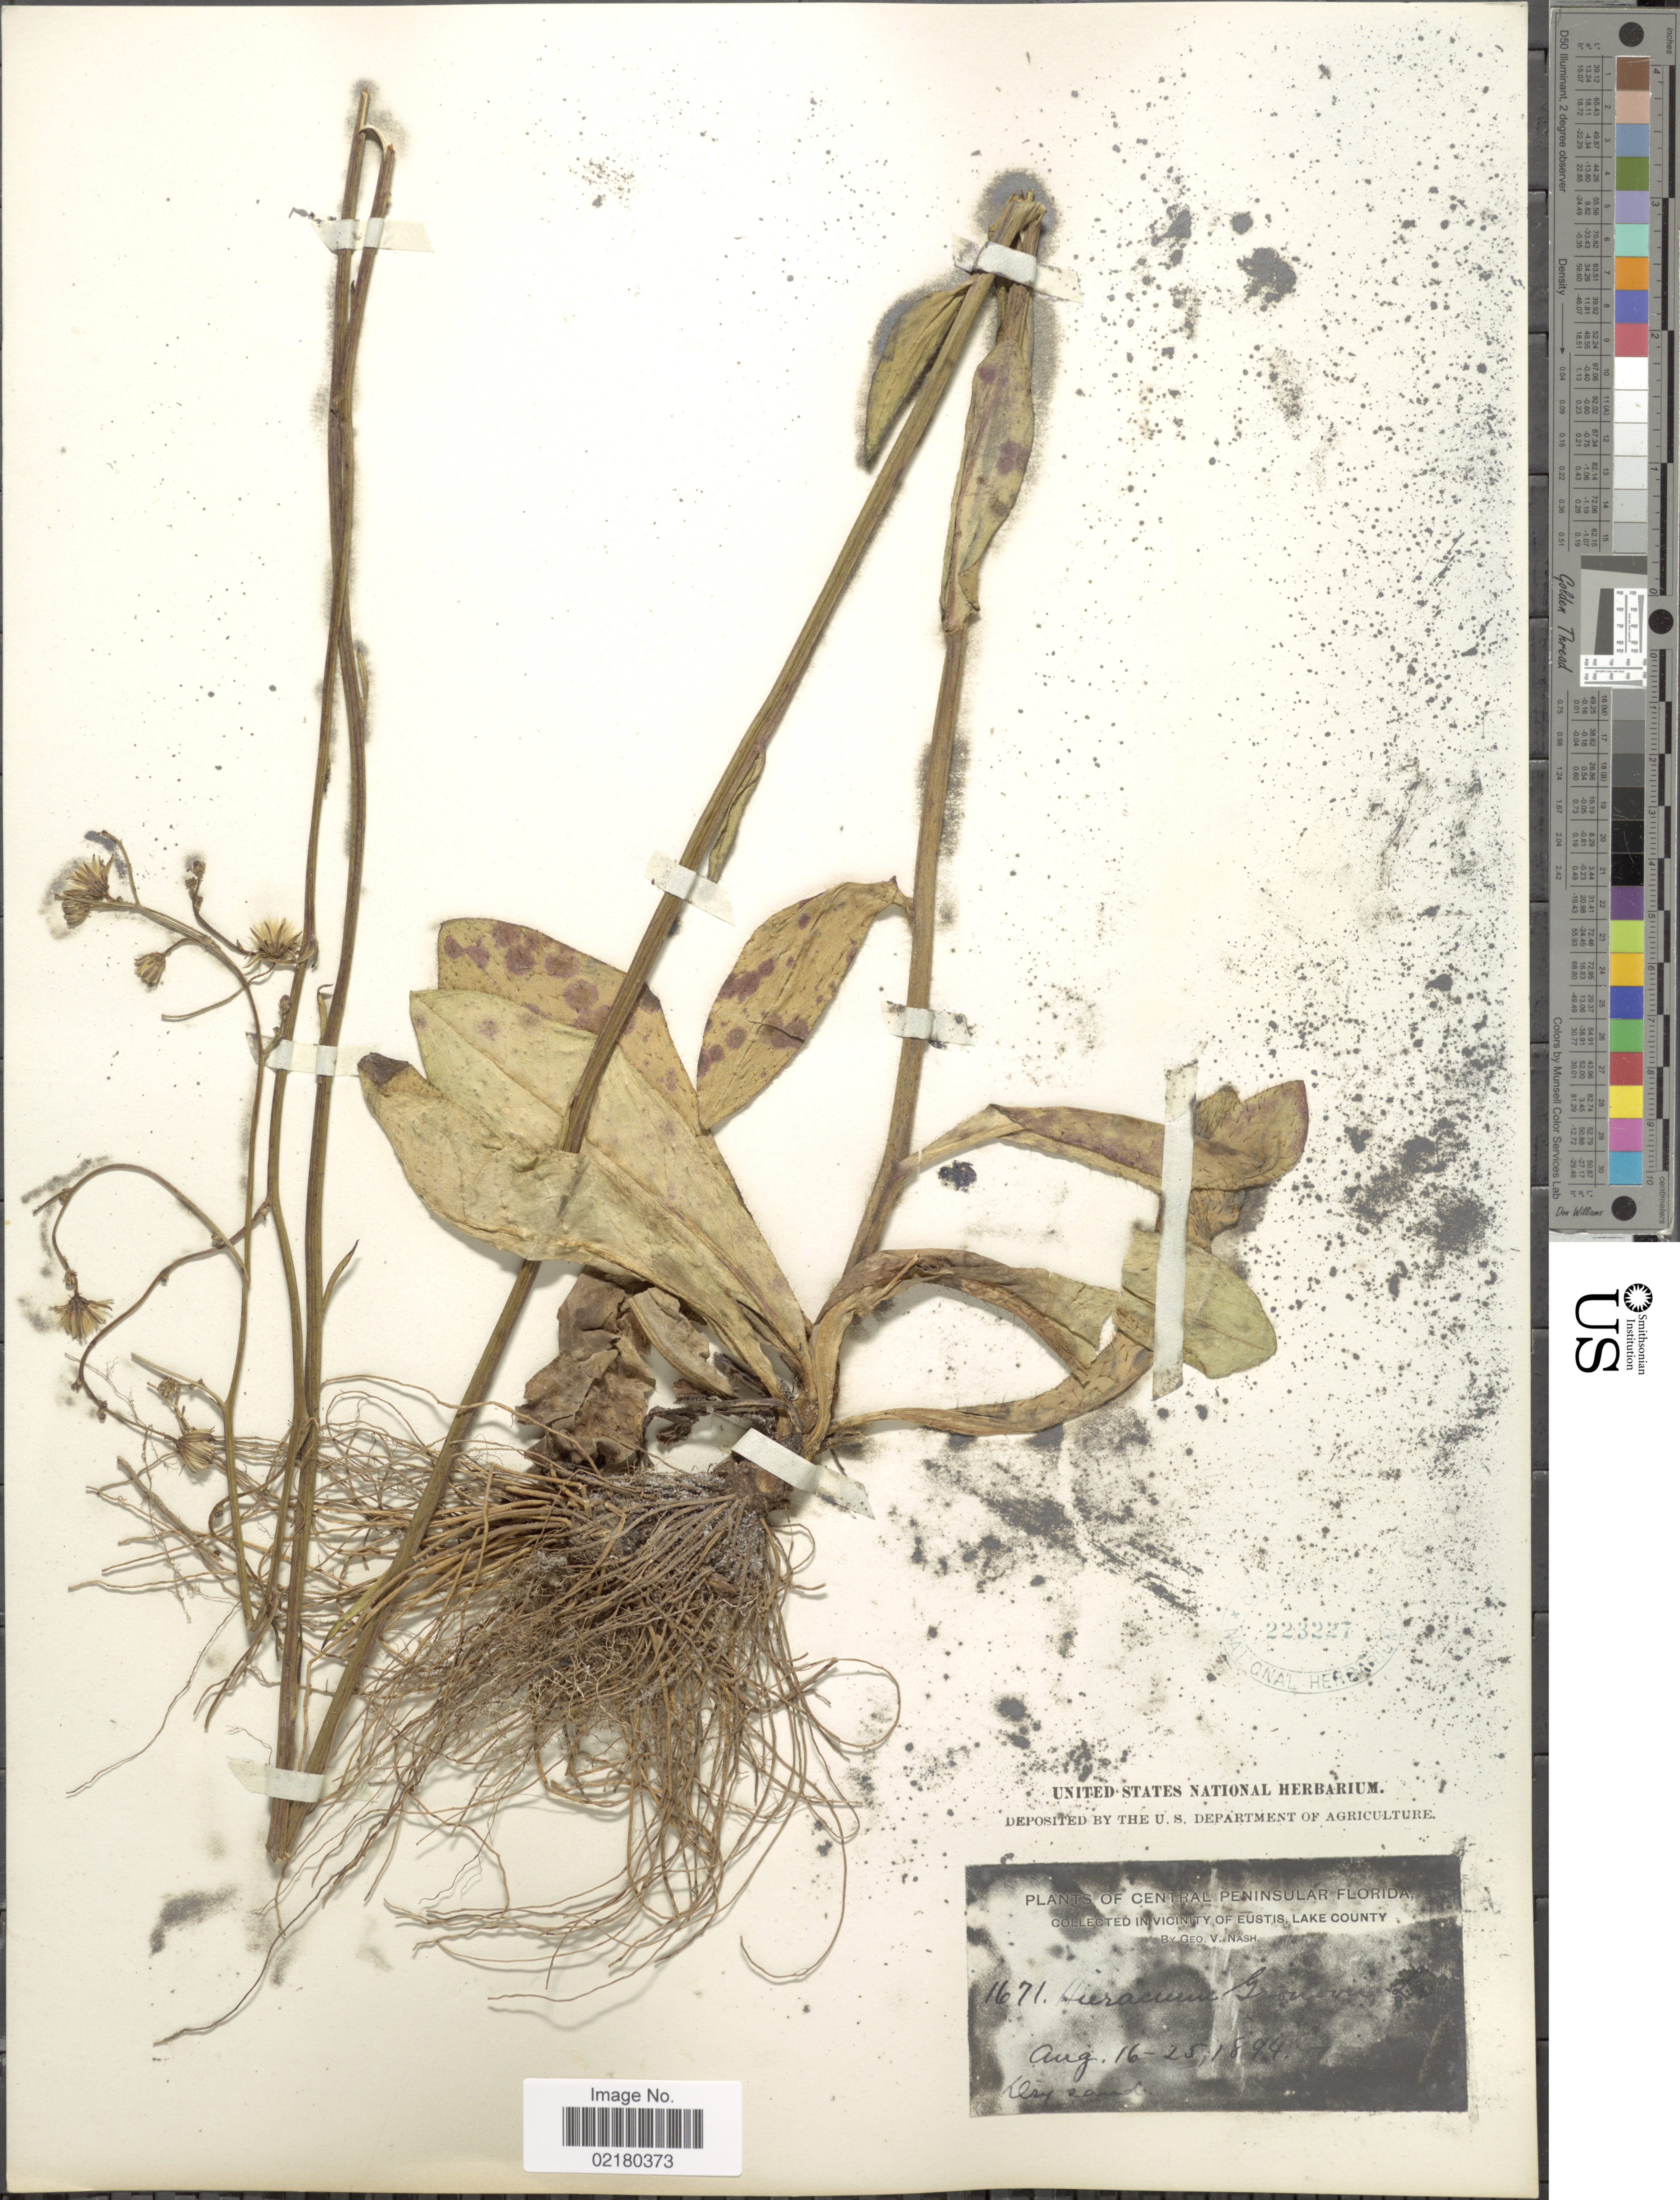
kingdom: Plantae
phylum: Tracheophyta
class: Magnoliopsida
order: Asterales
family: Asteraceae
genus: Hieracium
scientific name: Hieracium gronovii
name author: L.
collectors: G. V. Nash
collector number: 1671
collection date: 1894-08-16/1894-08-25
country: United States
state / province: Florida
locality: Central Peninsular, vicinity of Eustis, Lake County, dry sand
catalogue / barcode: US 223227